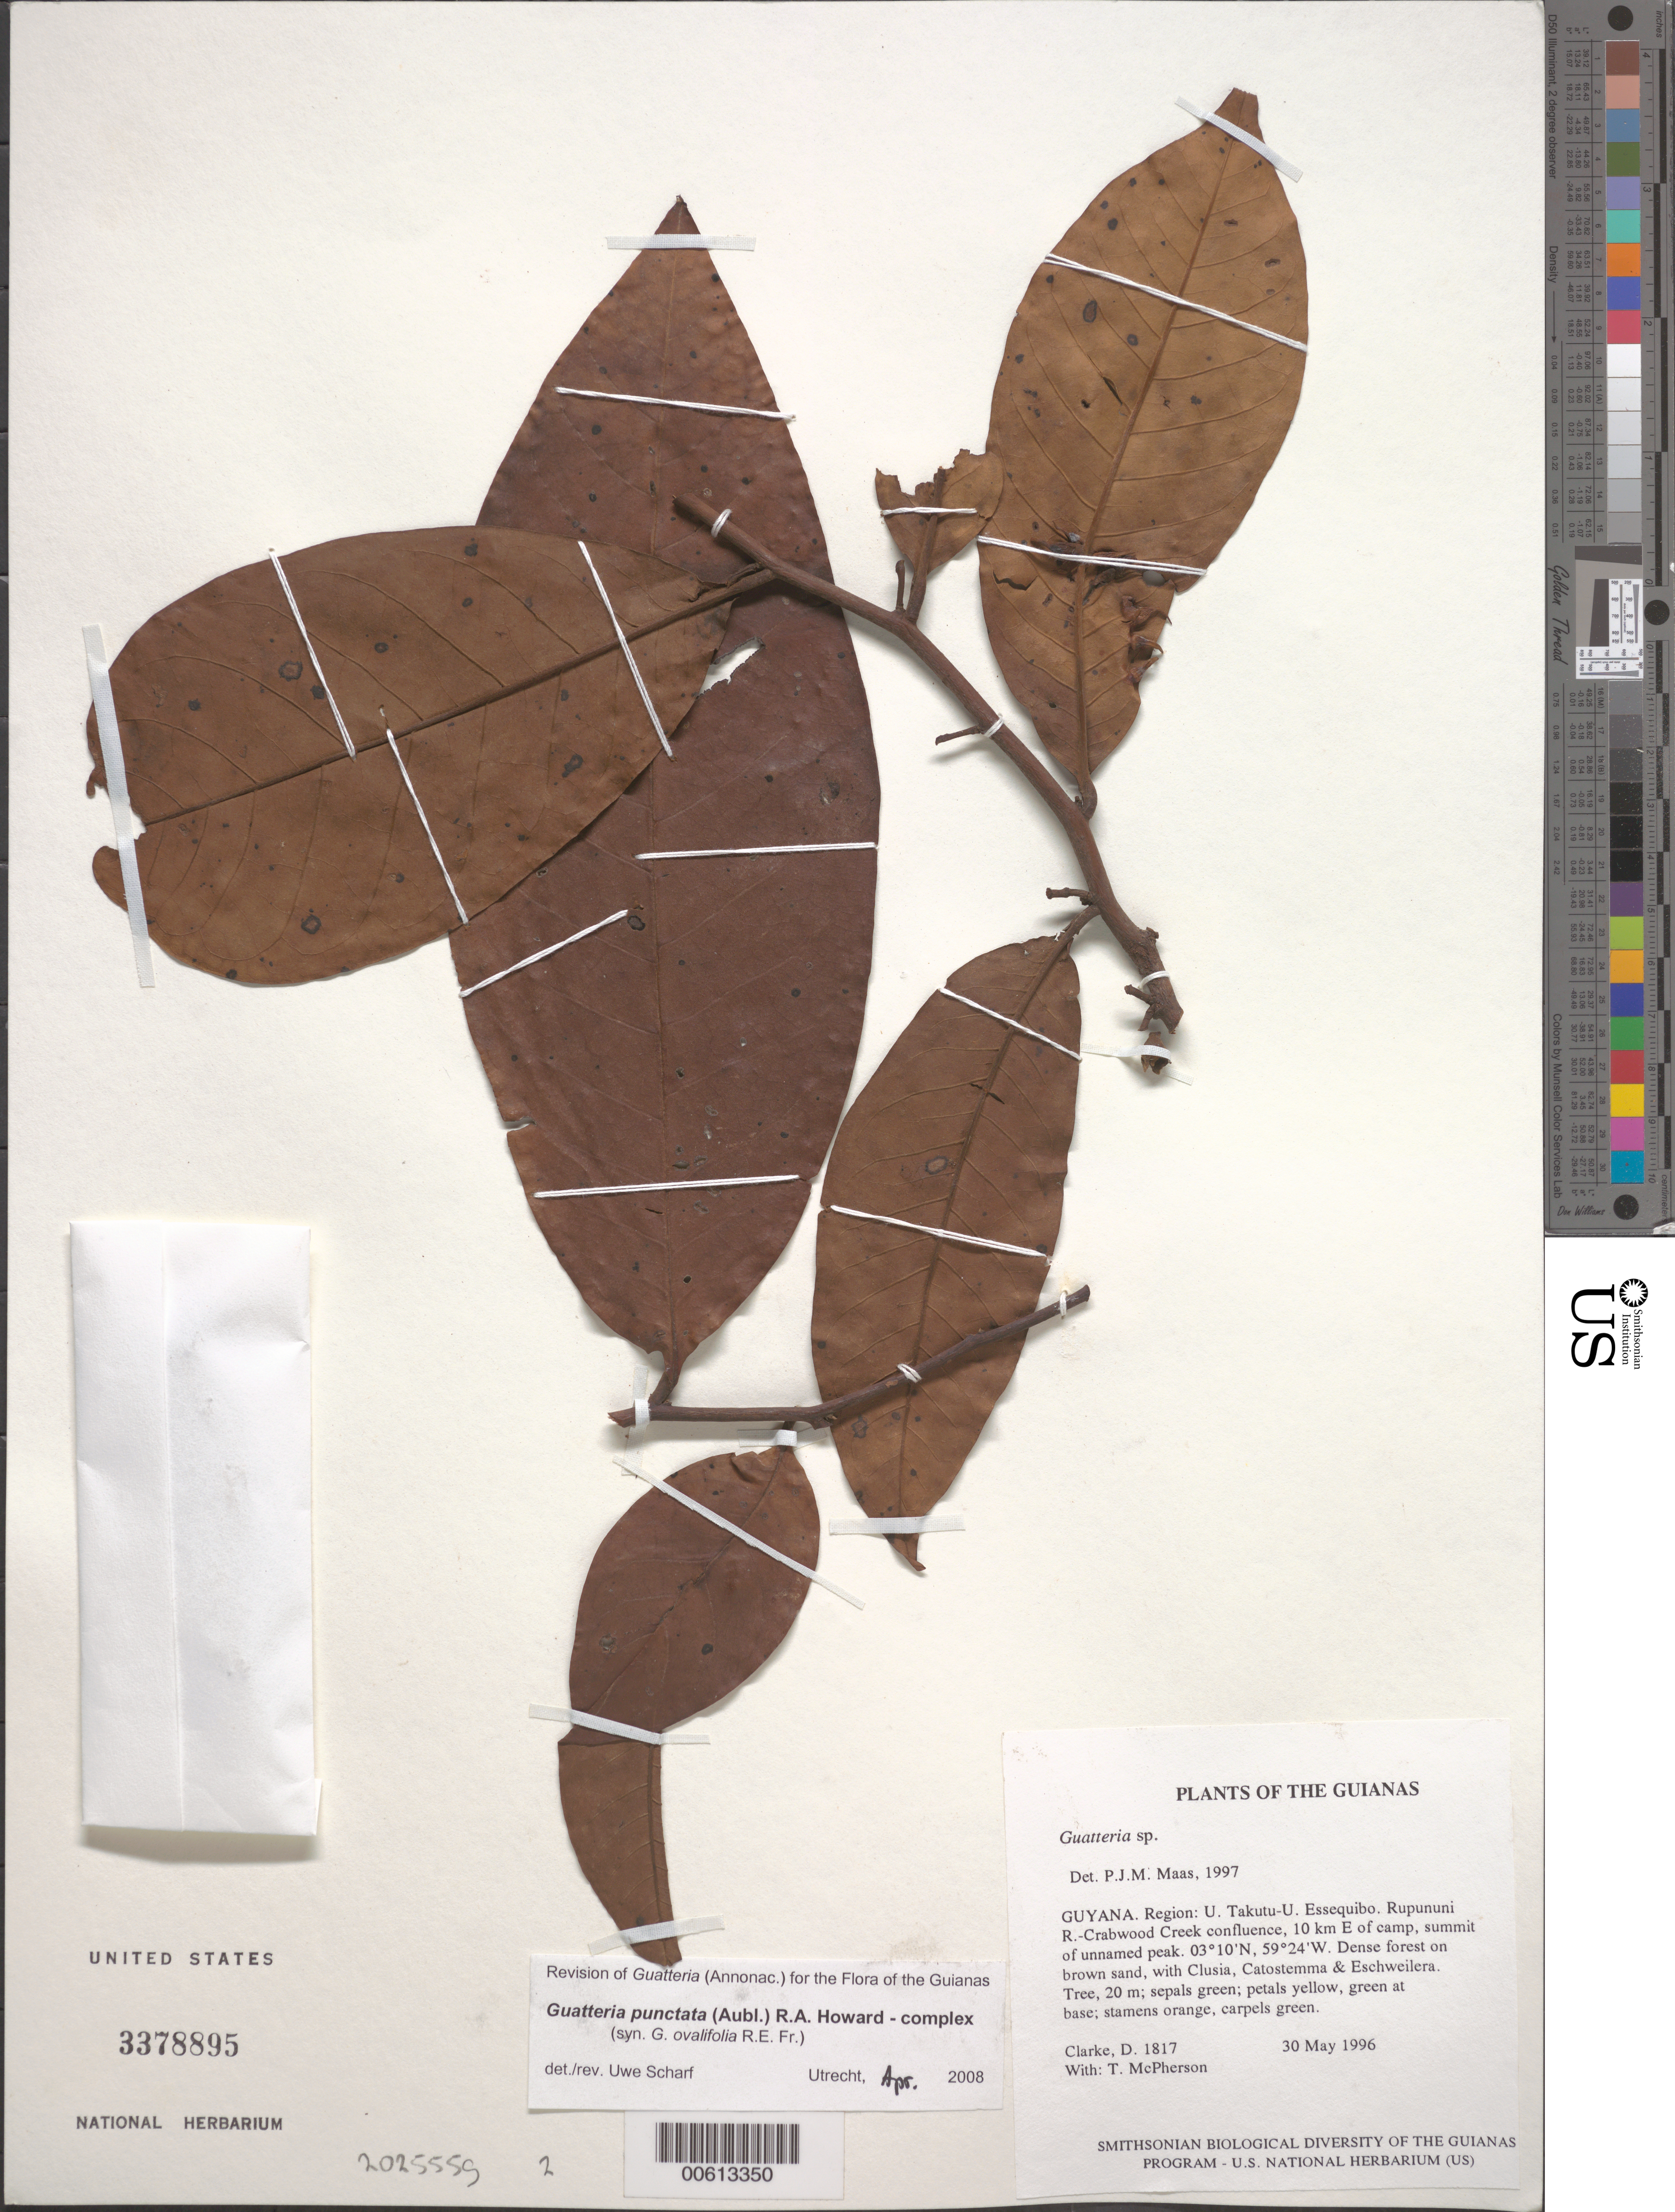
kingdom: Plantae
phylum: Tracheophyta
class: Magnoliopsida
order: Magnoliales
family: Annonaceae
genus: Guatteria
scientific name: Guatteria punctata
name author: (Aubl.) R.A. Howard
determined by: Scharf, U.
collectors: H. D. Clarke & T. McPherson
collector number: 1817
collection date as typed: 30 May 1996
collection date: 1996-05-30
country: Guyana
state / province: U. Takutu-U. Essequibo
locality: Rupununi R.-Crabwood Creek confluence, 10 km E of camp, summit of unnamed peak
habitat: Dense forest on brown sand, with Clusia, Catostemma & Eschweilera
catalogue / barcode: US 3378895